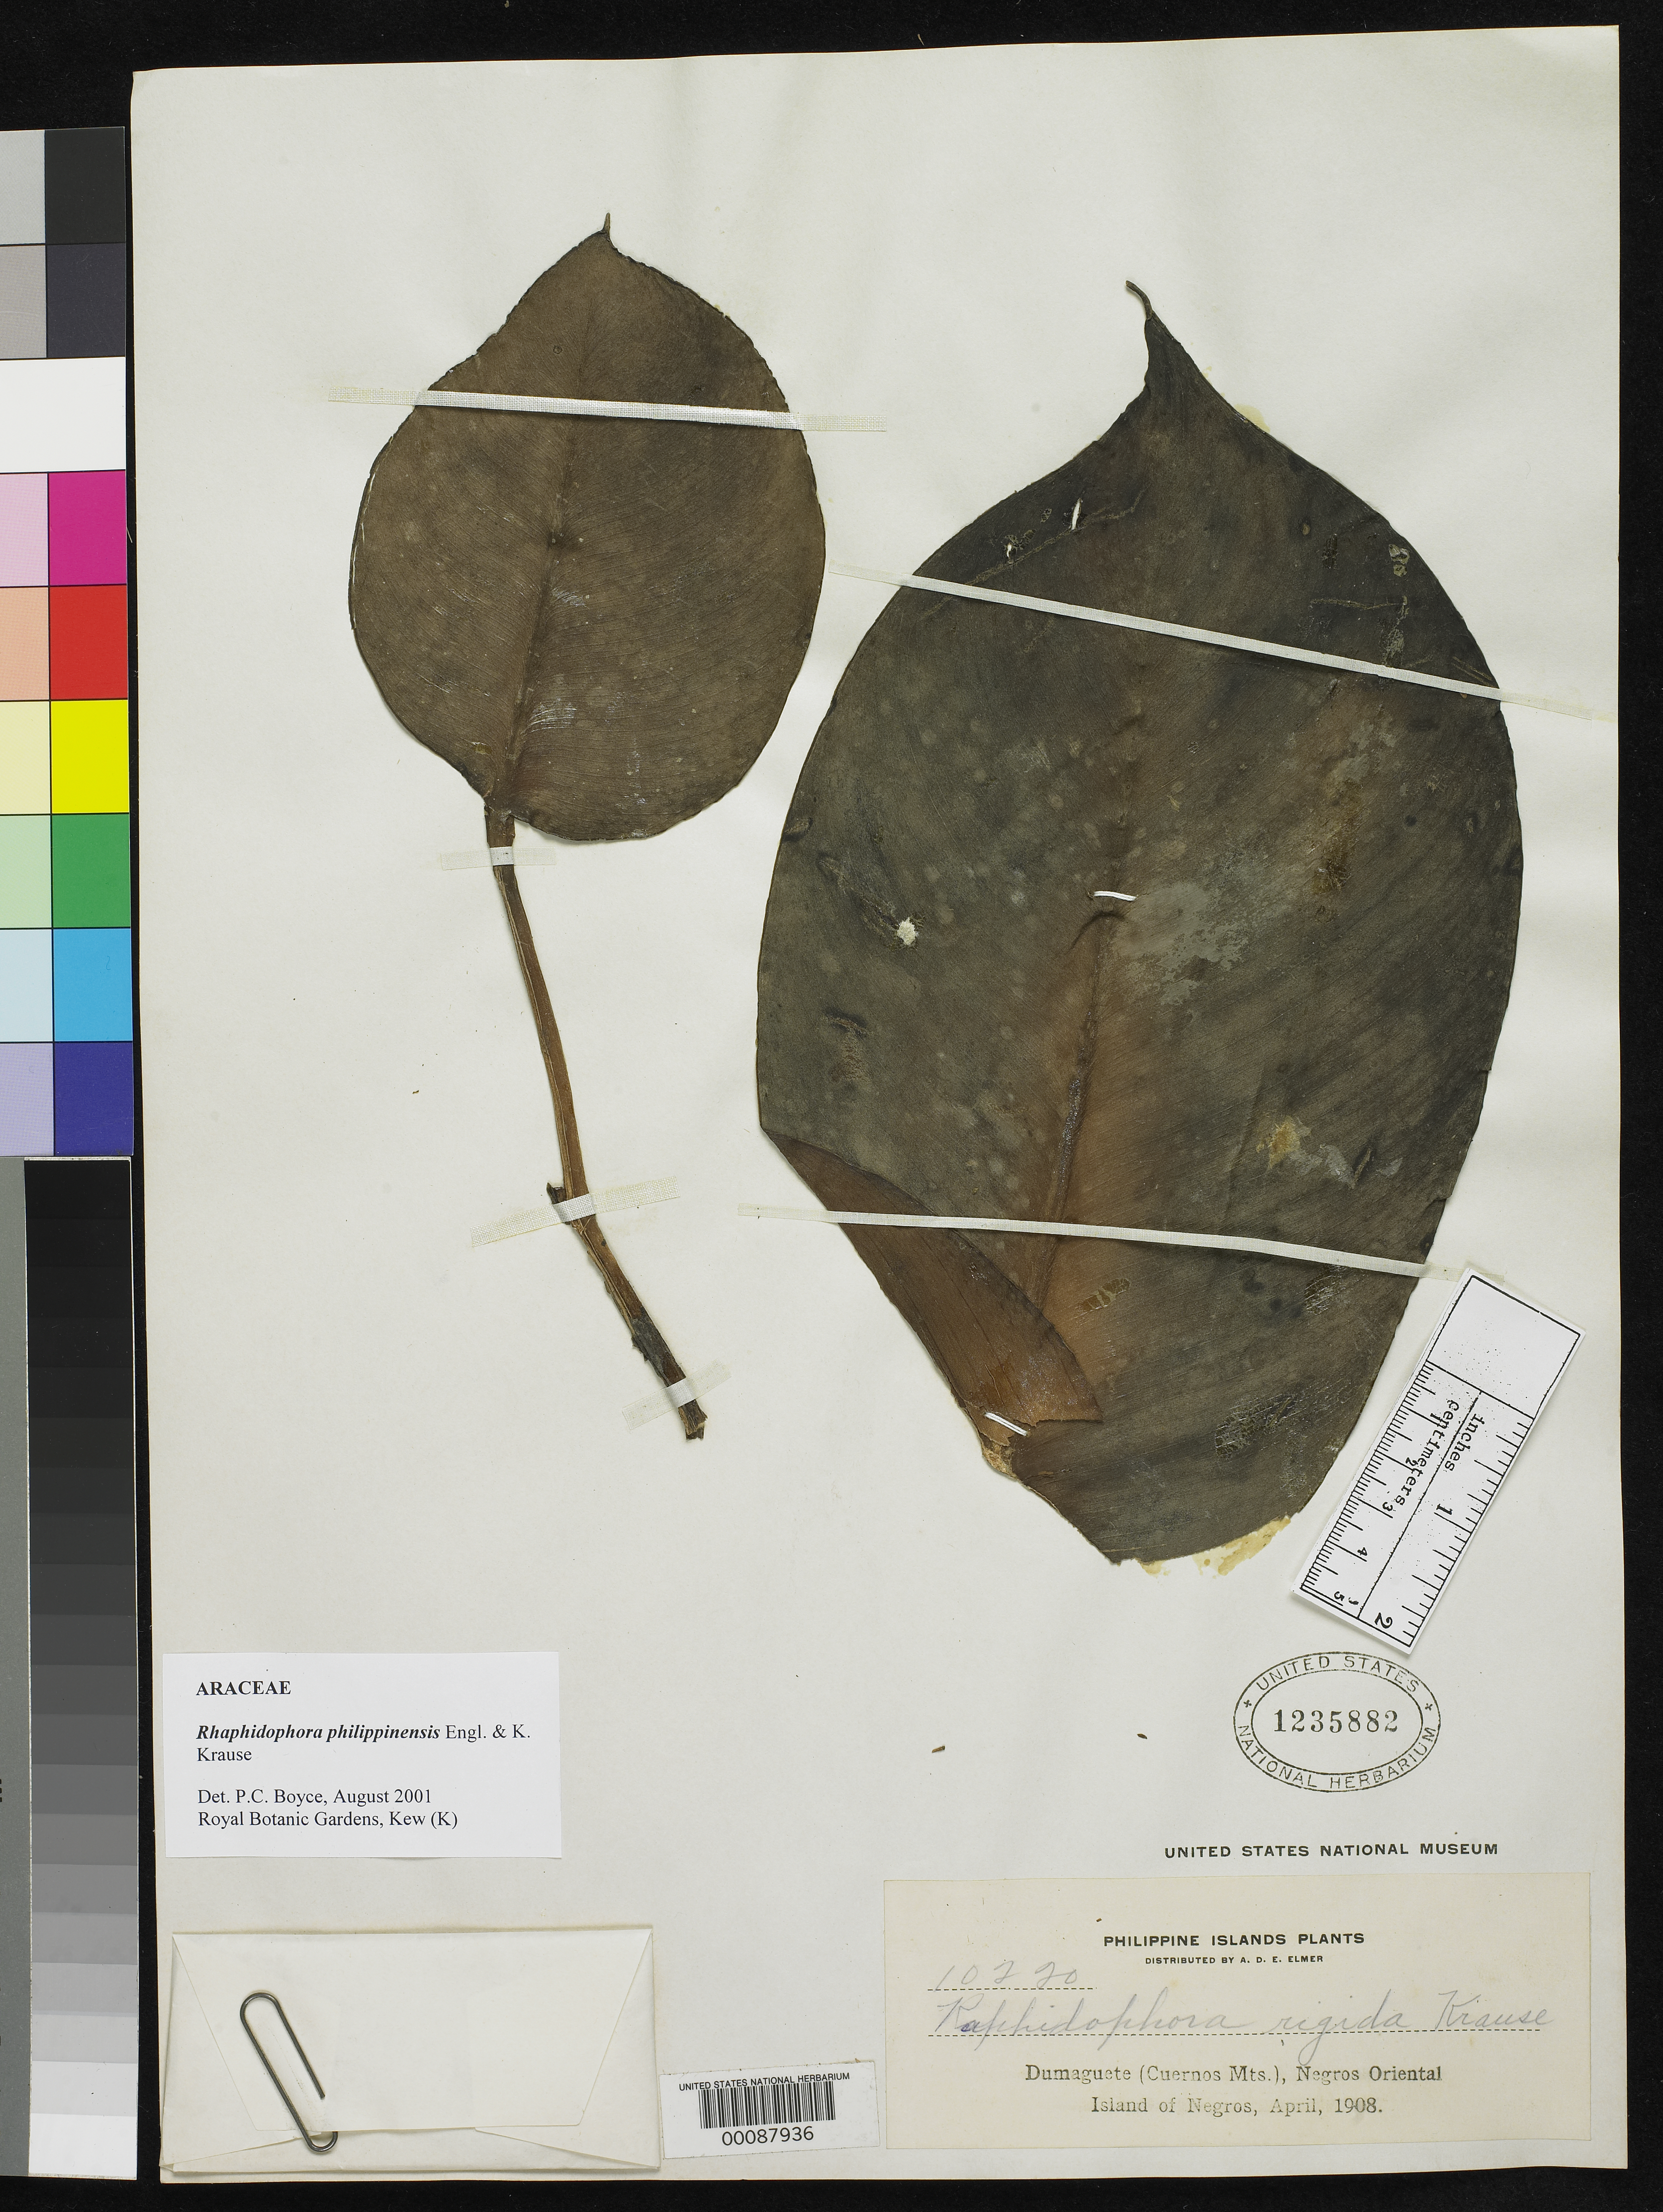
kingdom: Plantae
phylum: Tracheophyta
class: Liliopsida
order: Alismatales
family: Araceae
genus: Rhaphidophora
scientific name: Rhaphidophora rigida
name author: K. Krause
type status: Isotype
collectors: A. D. E. Elmer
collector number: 10220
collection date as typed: May 1908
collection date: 1908-05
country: Philippines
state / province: Central Visayas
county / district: Negros Oriental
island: Negros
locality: Dumaguete, Cuernos Mts.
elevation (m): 1295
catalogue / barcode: US 1235882